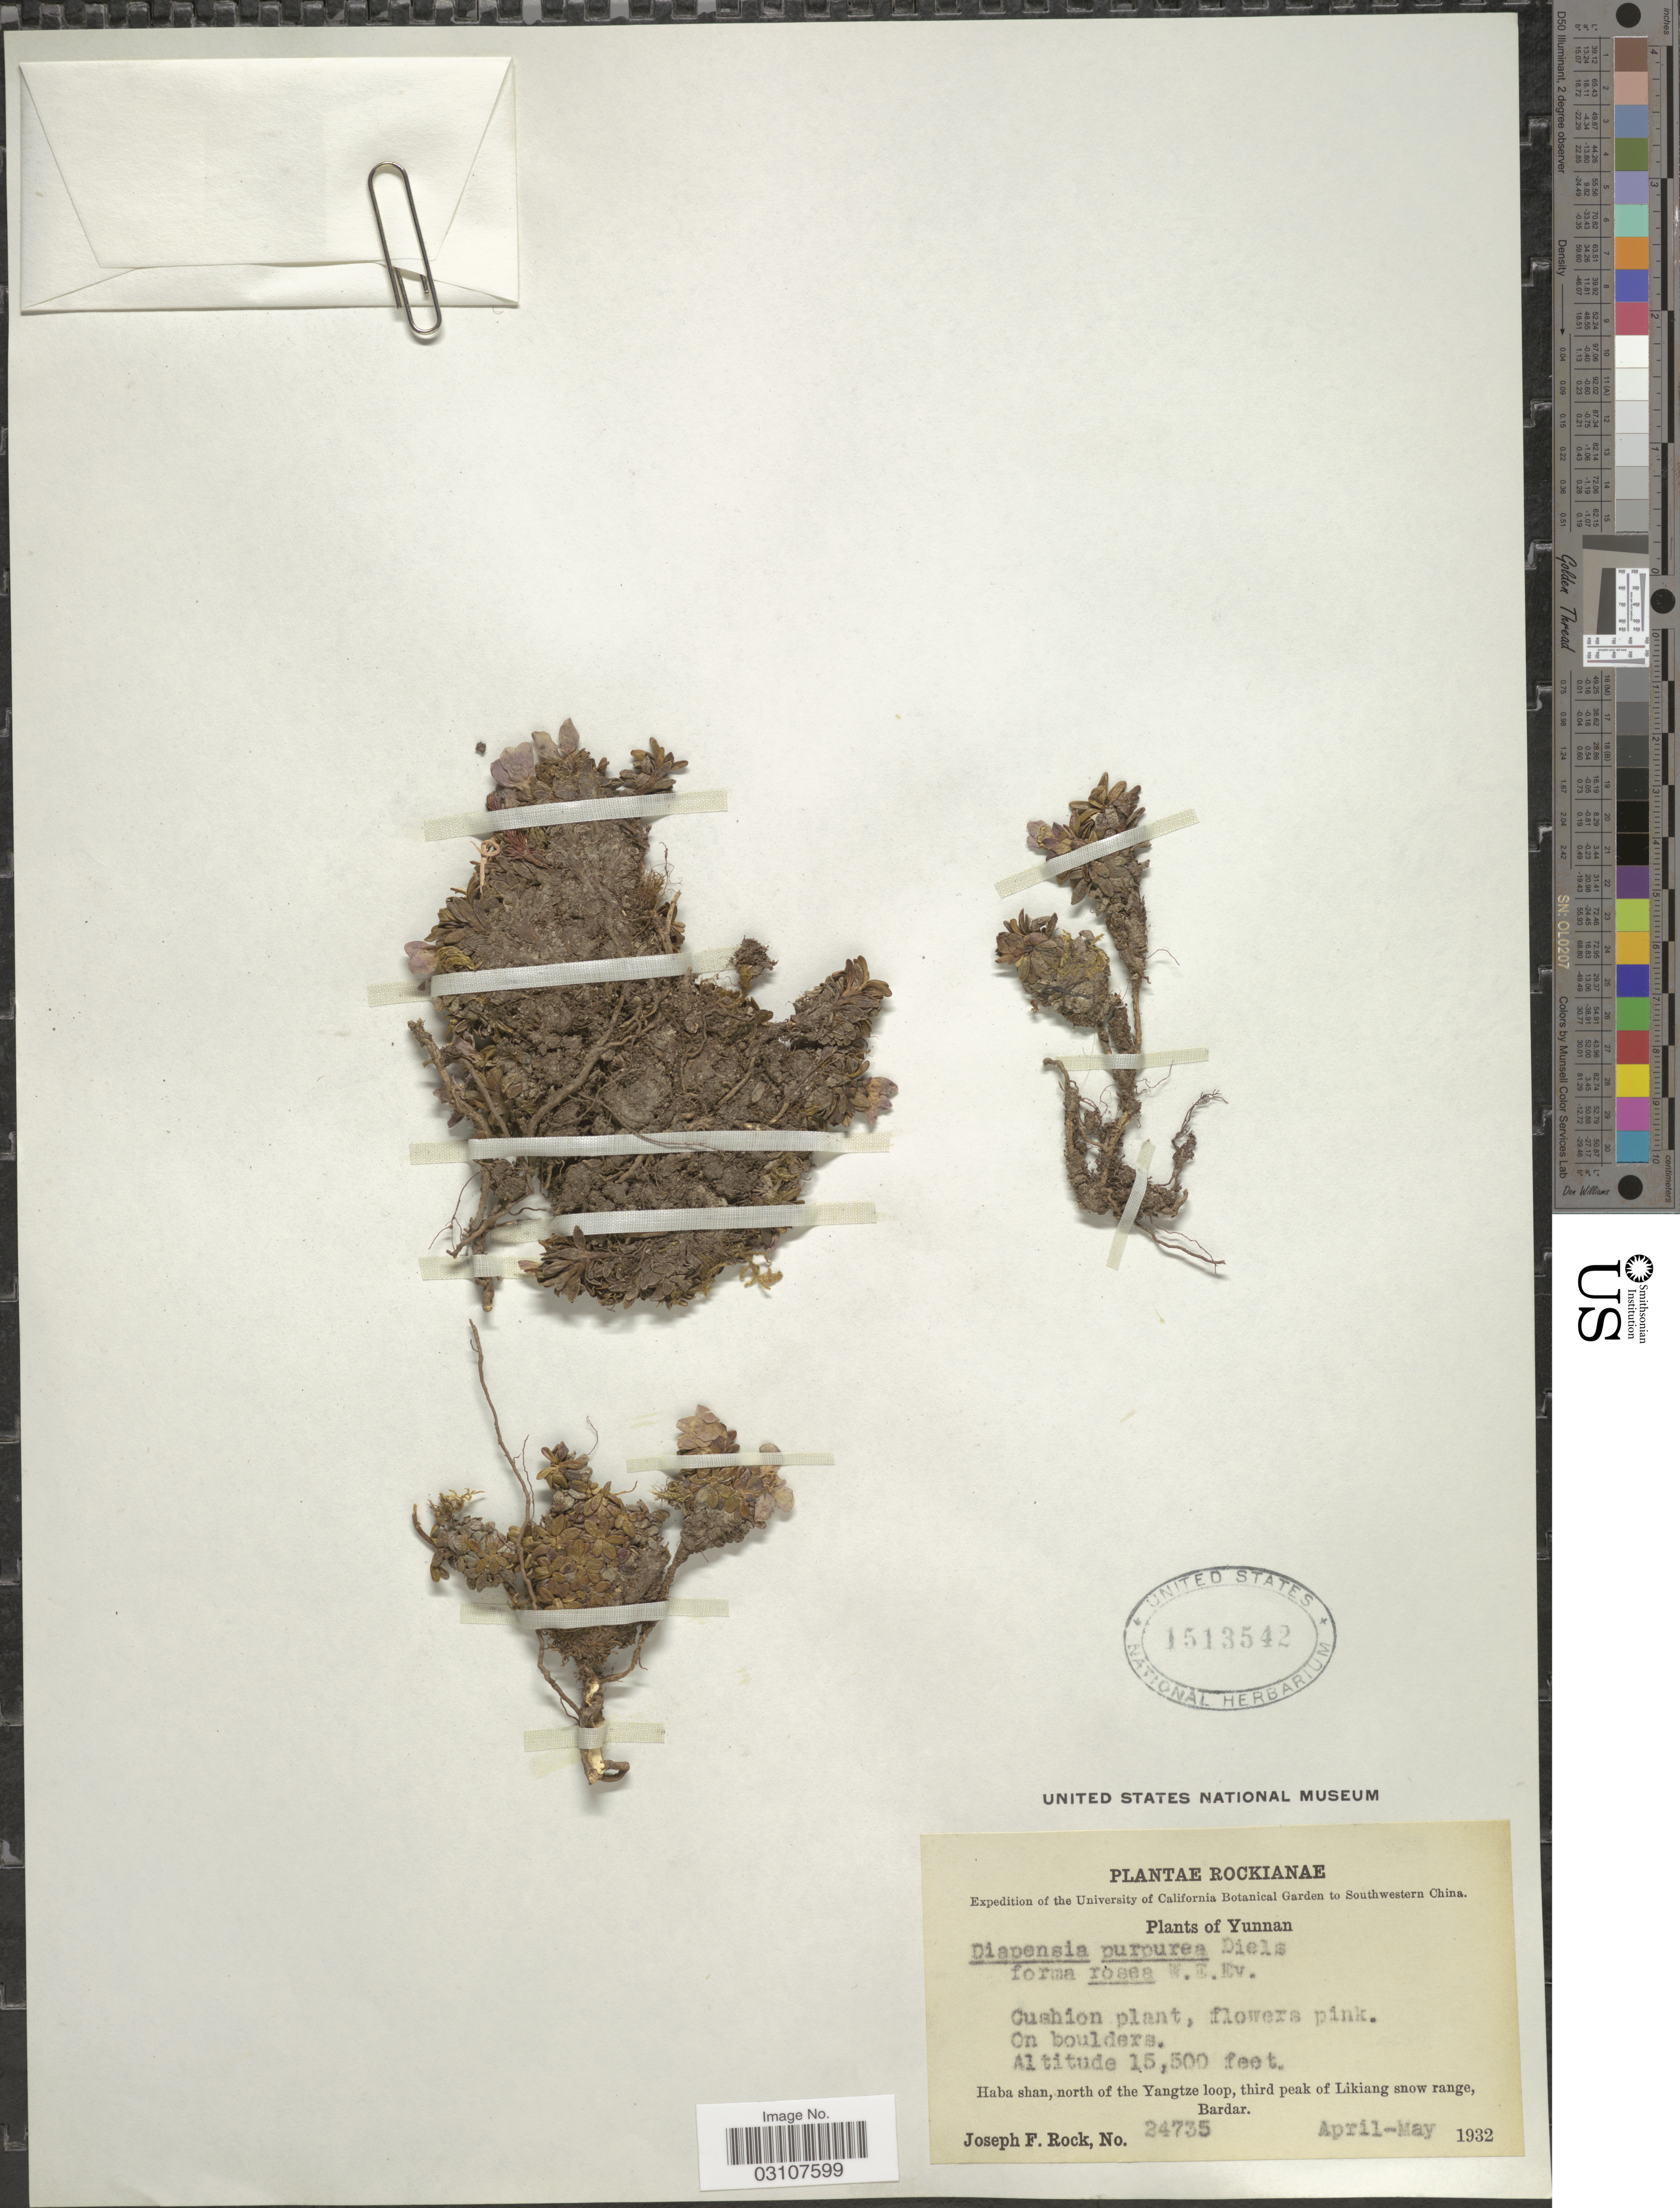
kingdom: Plantae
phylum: Tracheophyta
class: Magnoliopsida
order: Ericales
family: Diapensiaceae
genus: Diapensia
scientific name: Diapensia purpurea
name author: Diels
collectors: J. F. Rock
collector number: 24735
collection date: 1932-04/1932-05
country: China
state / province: Yunnan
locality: Haba shan, north of the Yangtze loop, third peak of Likiang snow range, Bardar.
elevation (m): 4724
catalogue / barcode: US 1513542